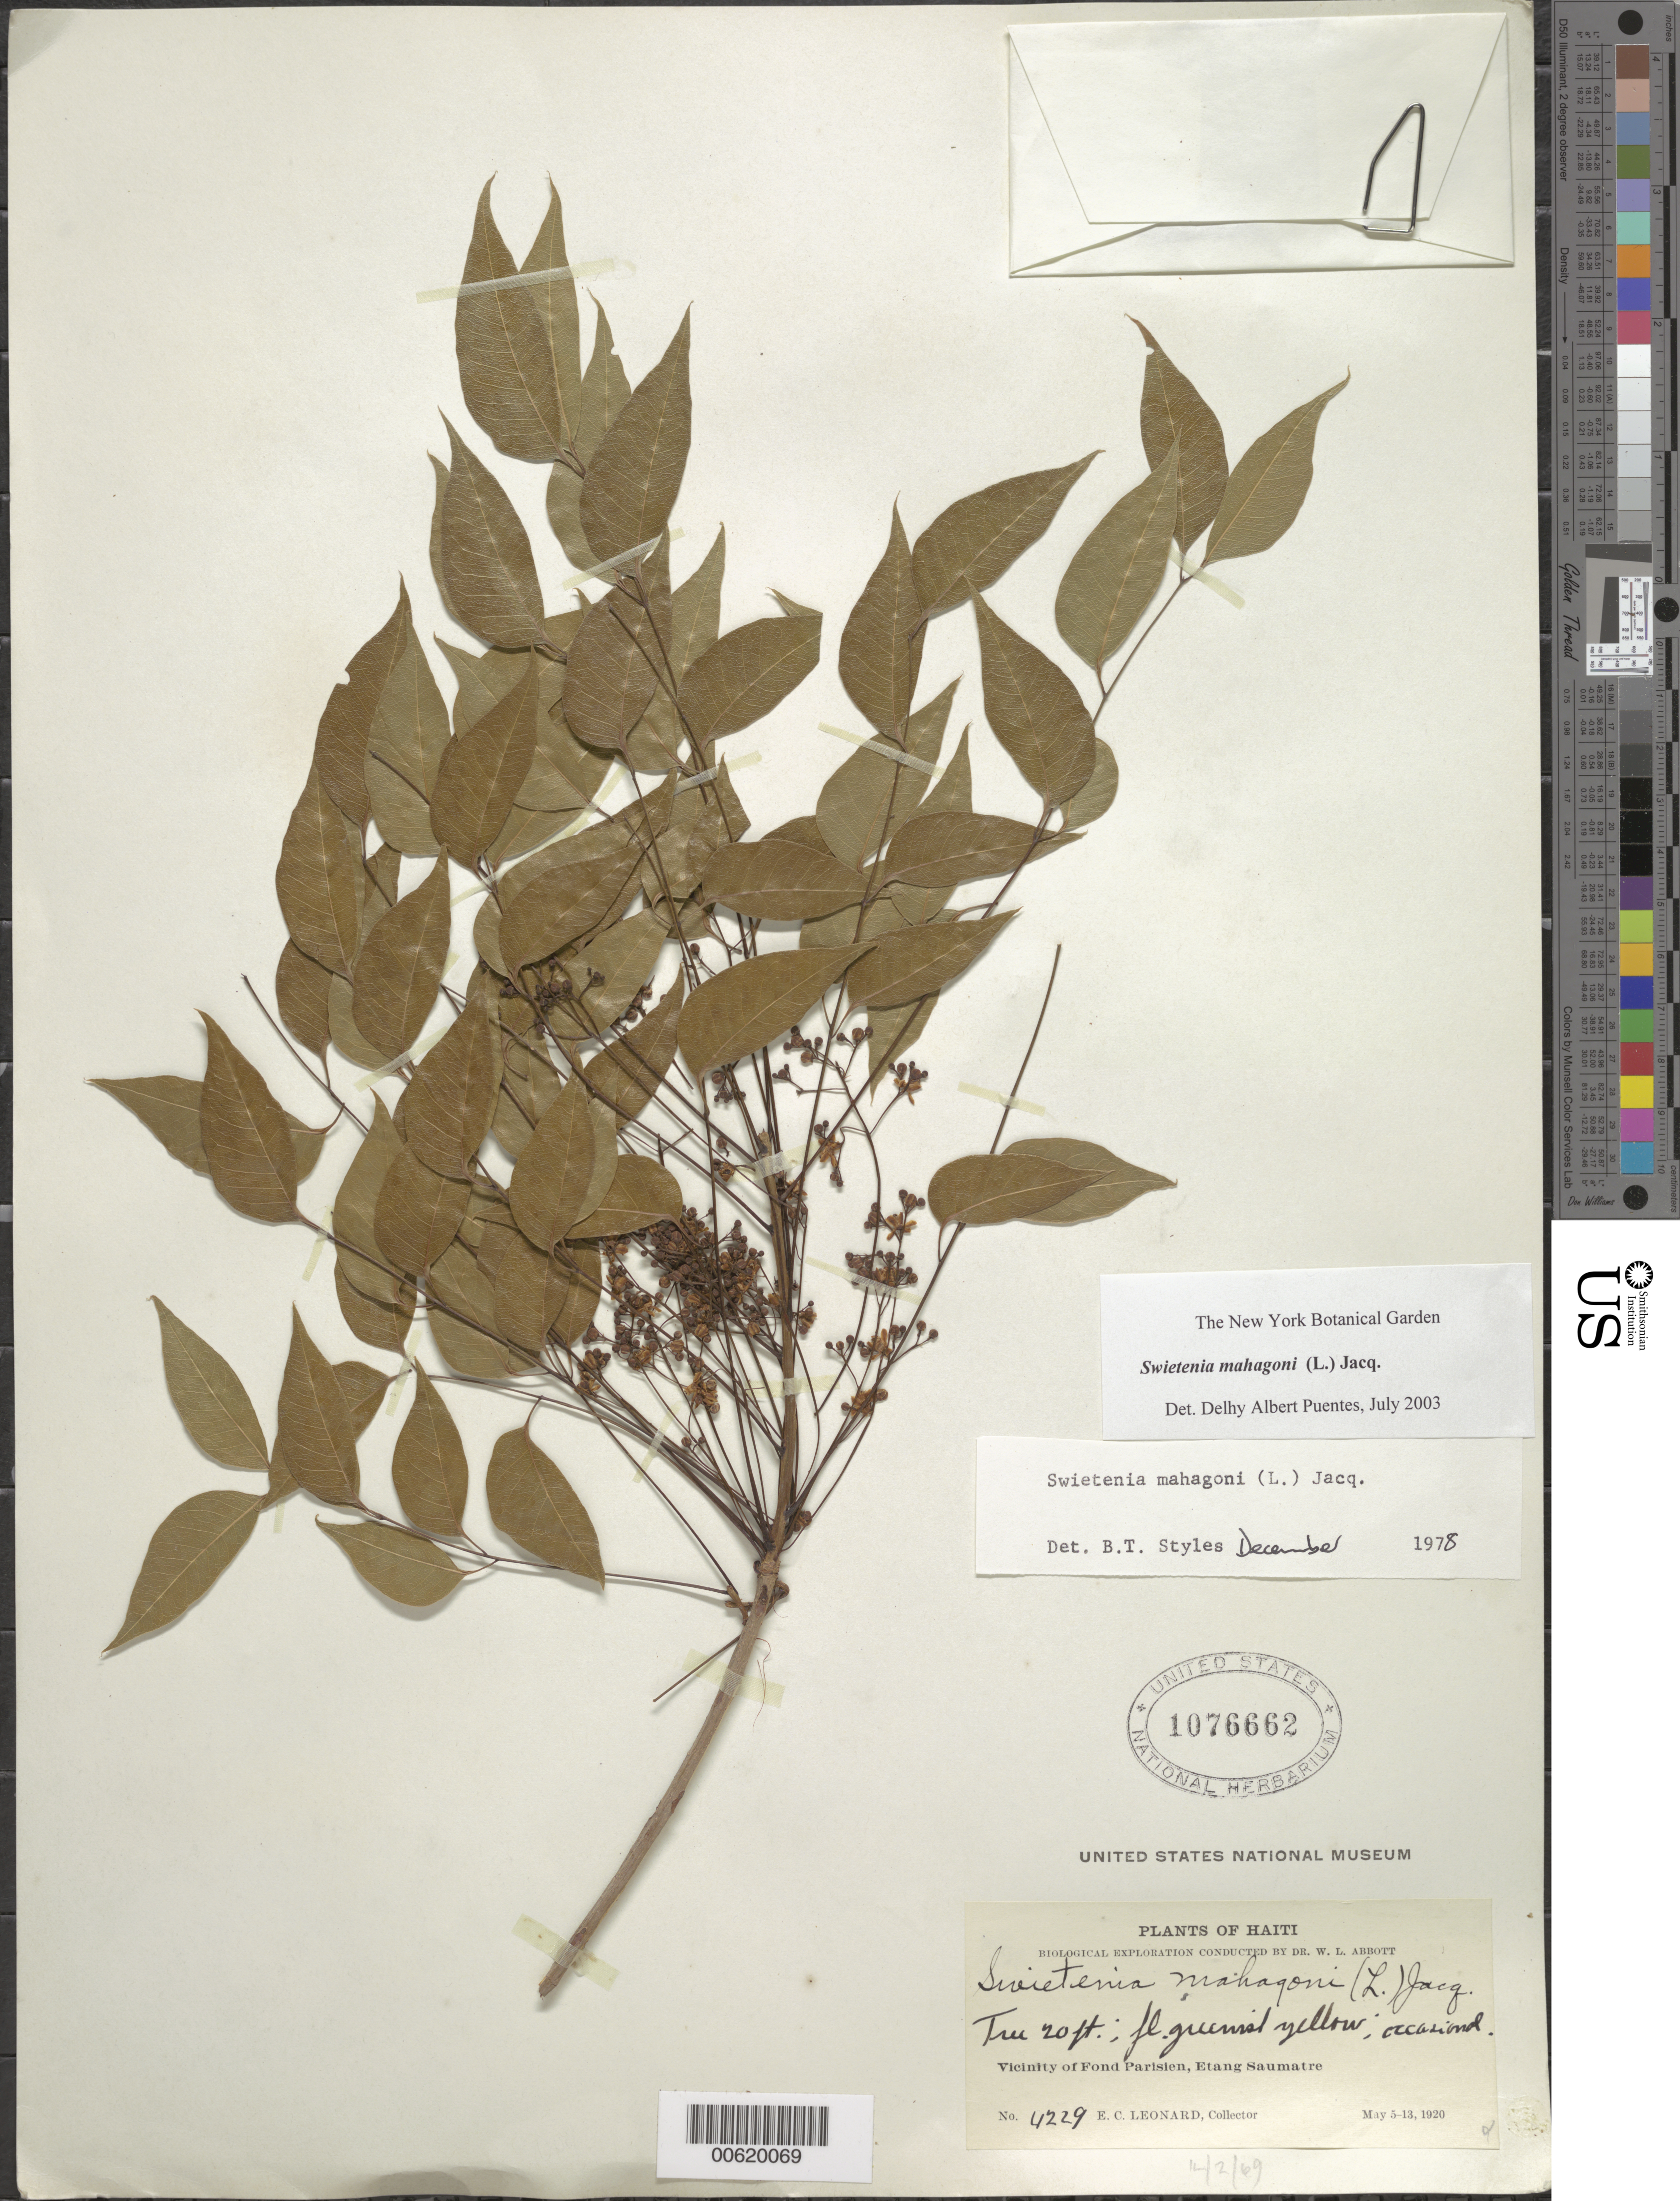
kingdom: Plantae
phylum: Tracheophyta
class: Magnoliopsida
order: Sapindales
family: Meliaceae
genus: Swietenia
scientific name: Swietenia mahagoni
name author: (L.) Jacq.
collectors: E. C. Leonard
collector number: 4229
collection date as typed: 05 May 1920 to 13 May 1920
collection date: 1920-05-05/1920-05-13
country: Haiti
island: Hispaniola Island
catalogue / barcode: US 1076662